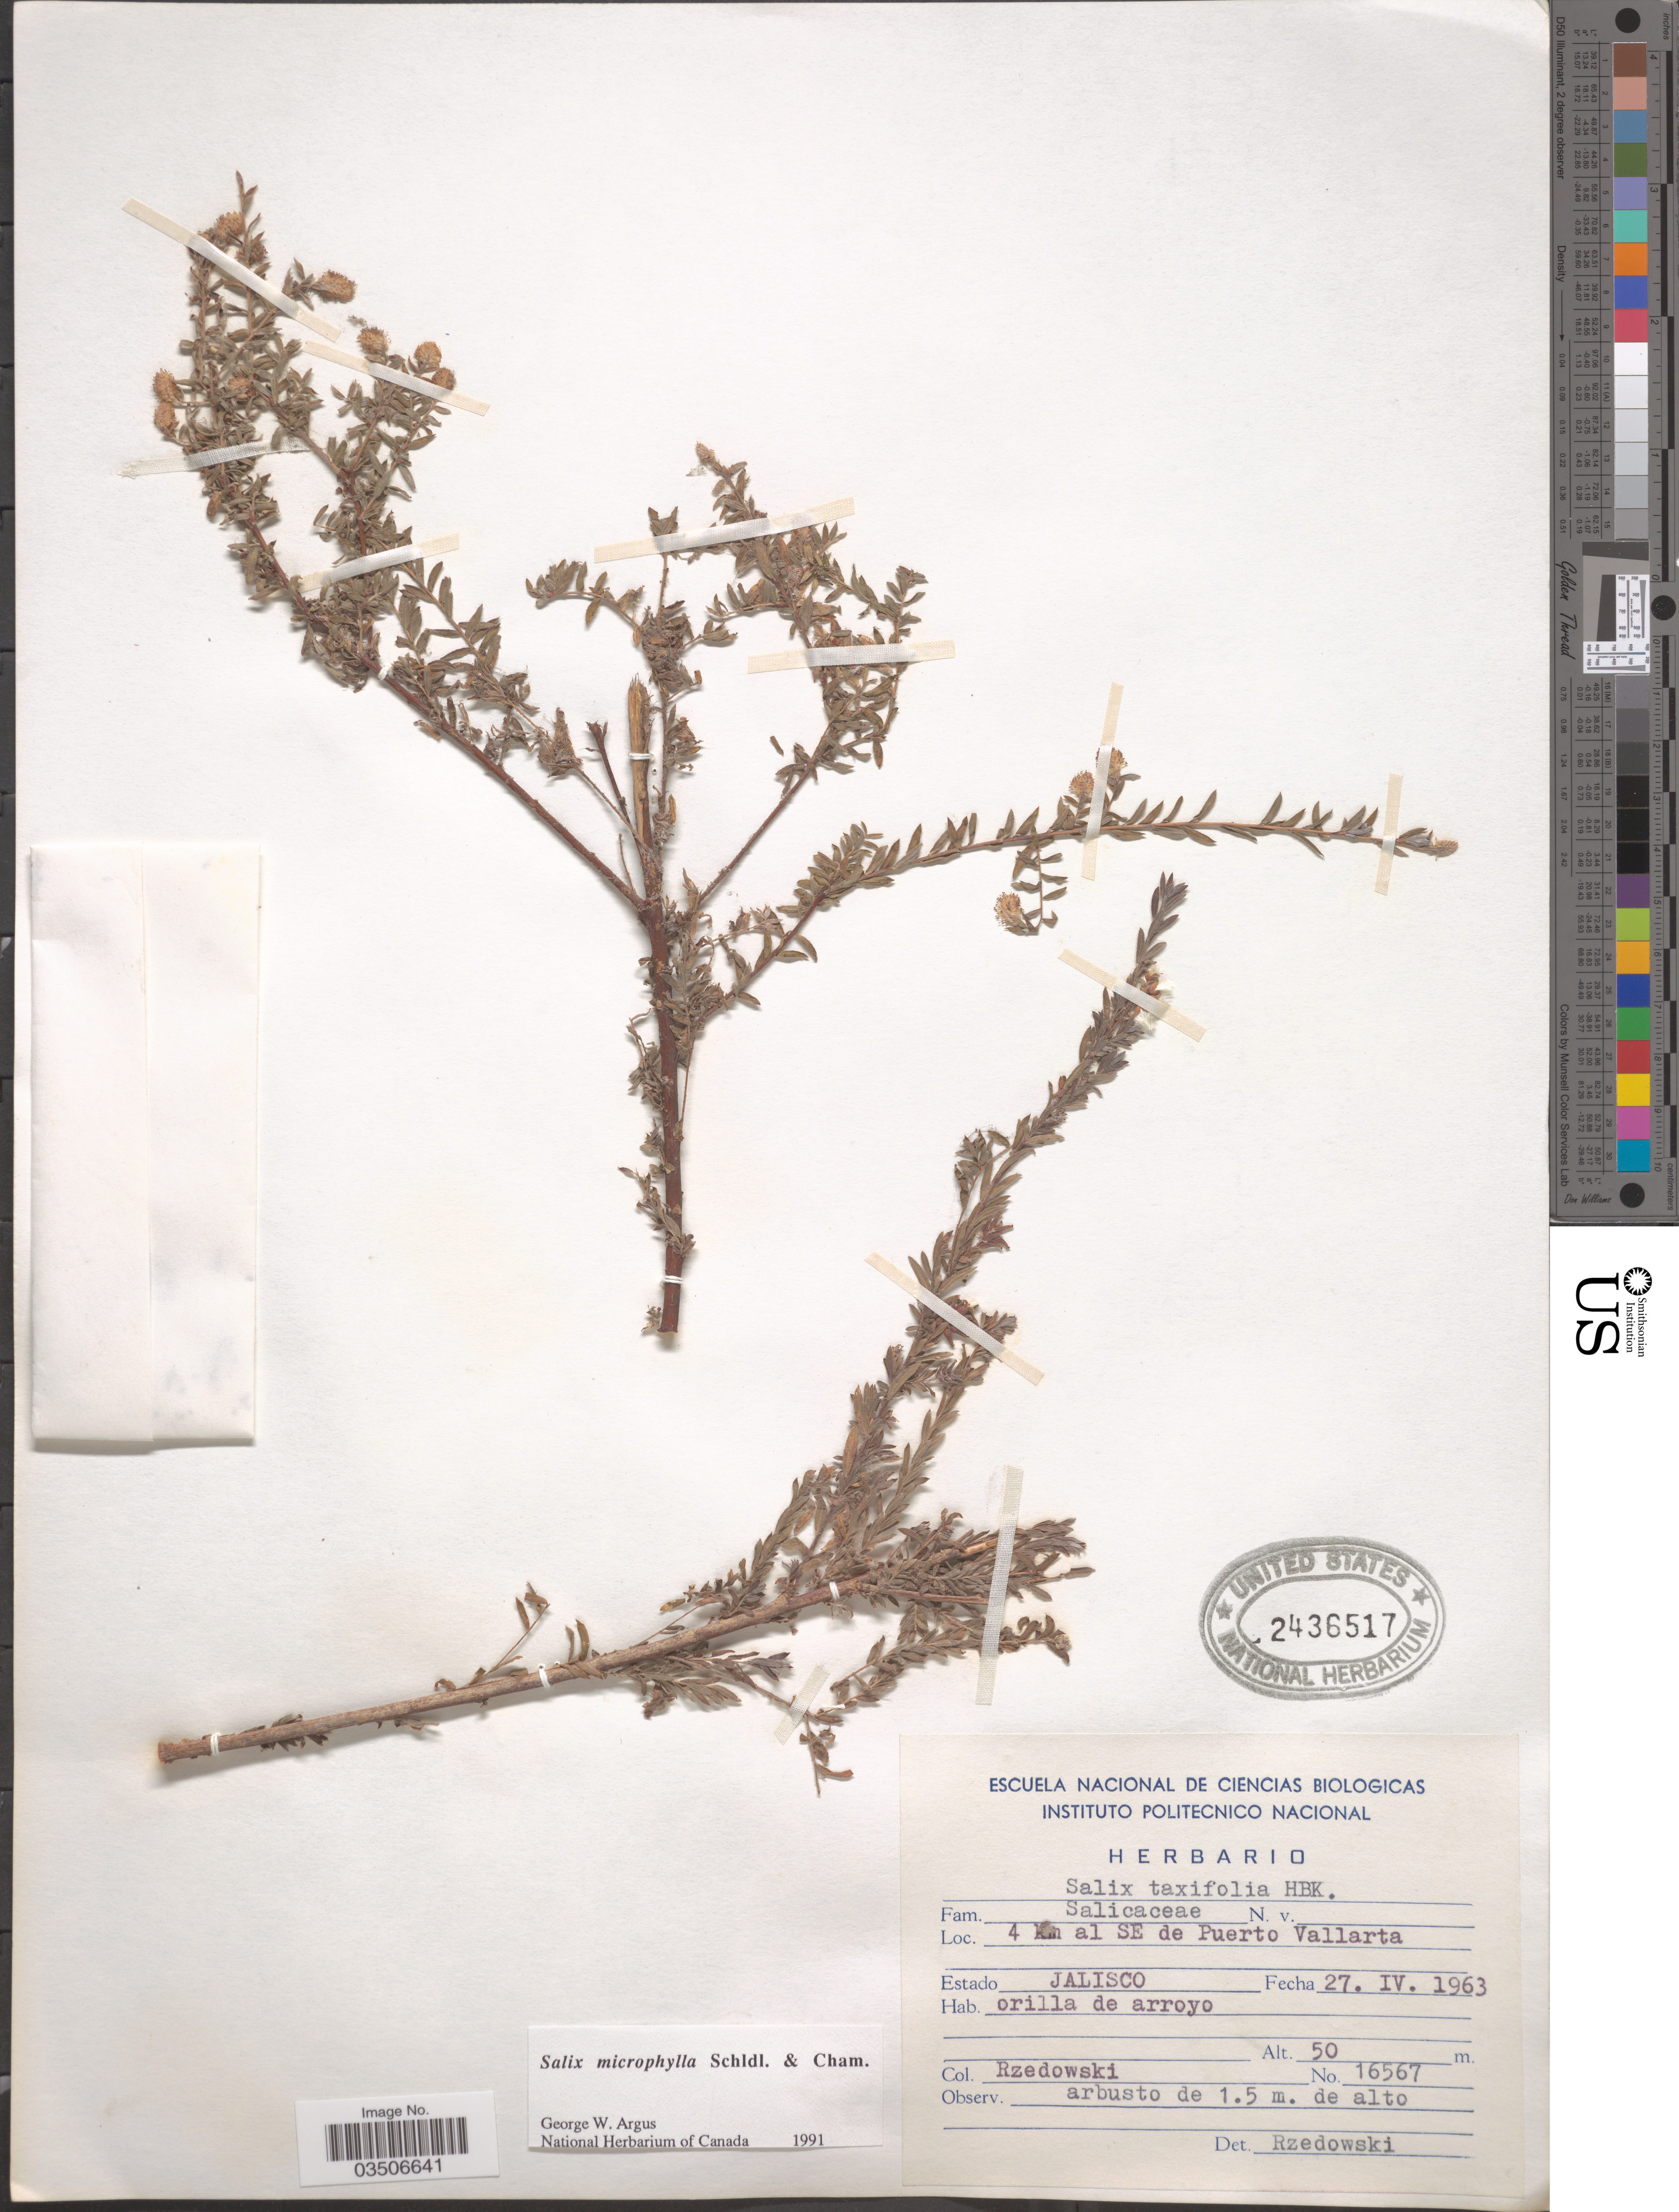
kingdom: Plantae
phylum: Tracheophyta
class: Magnoliopsida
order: Malpighiales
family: Salicaceae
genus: Salix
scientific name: Salix microphylla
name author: Schltdl. & Cham.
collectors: Rzedowski, --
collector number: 16567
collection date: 1963-04-27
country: Mexico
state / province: Jalisco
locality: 4 km al SE de Puerto Vallarta. Estado Jalisco.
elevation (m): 50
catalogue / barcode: US 2436517